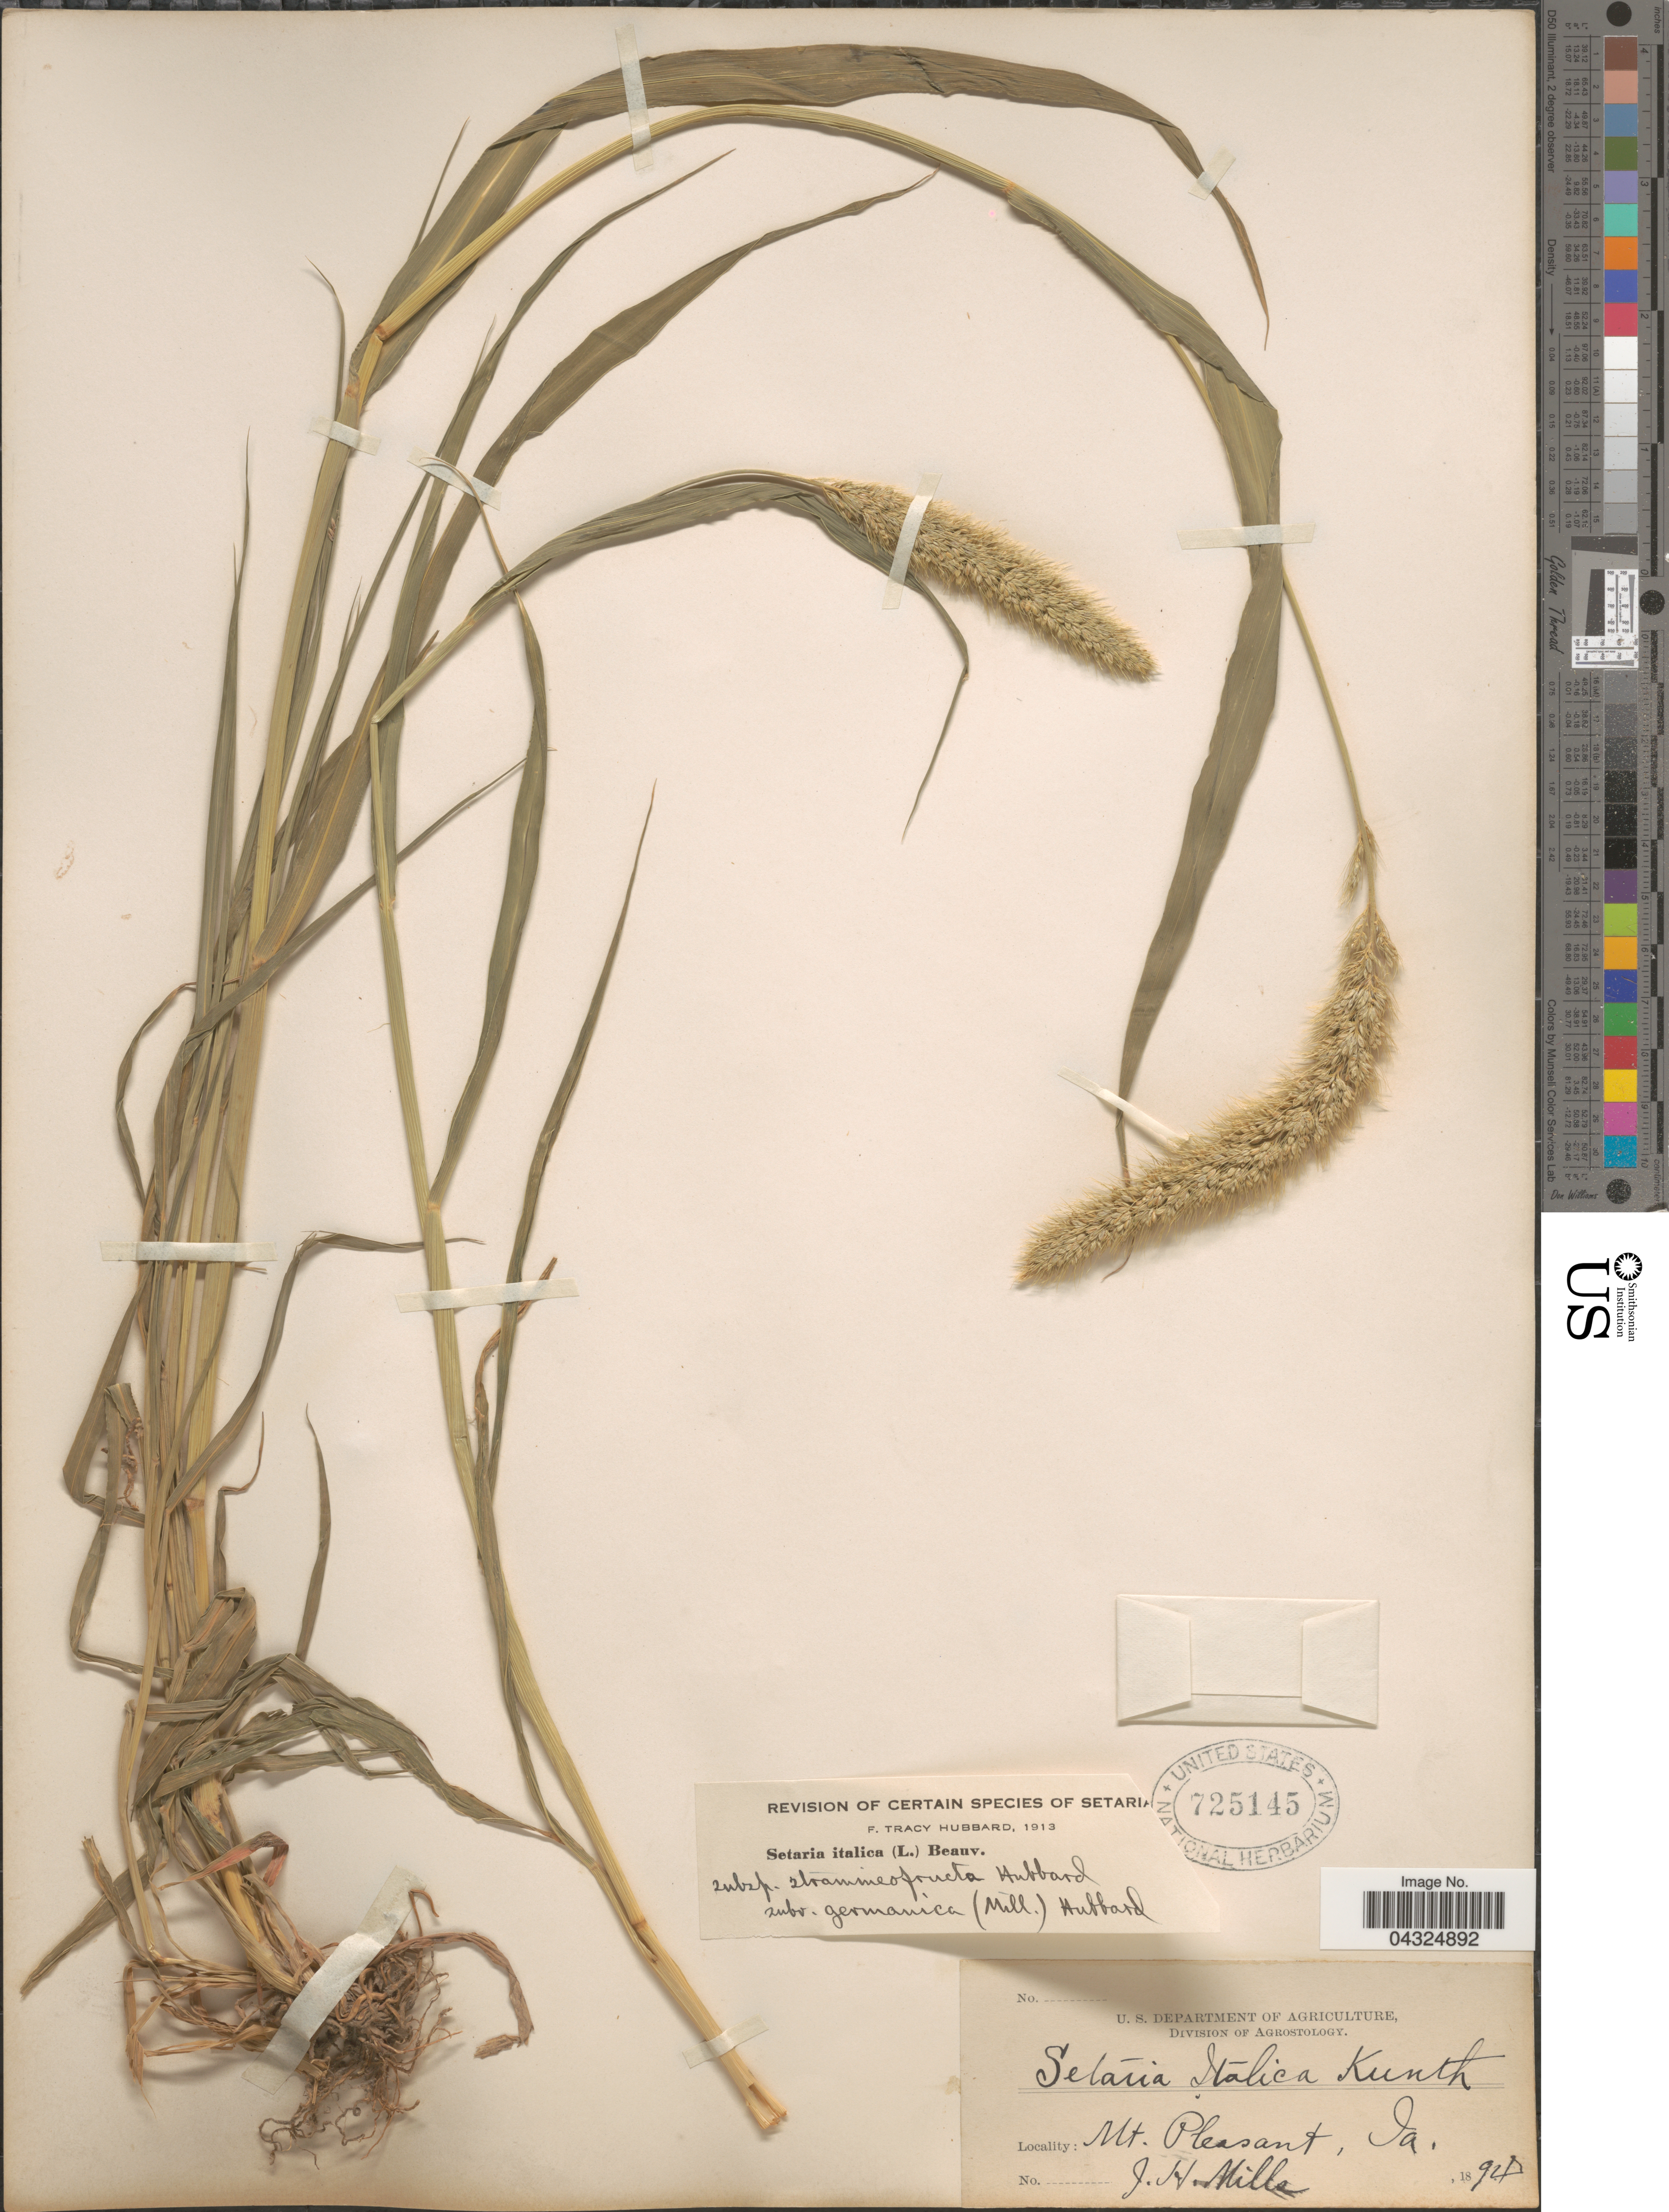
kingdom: Plantae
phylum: Tracheophyta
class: Liliopsida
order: Poales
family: Poaceae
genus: Setaria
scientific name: Setaria italica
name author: (L.) P. Beauv.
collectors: J. Mills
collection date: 1894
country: United States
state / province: Virginia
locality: Mt. Pleasant.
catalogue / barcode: US 725145